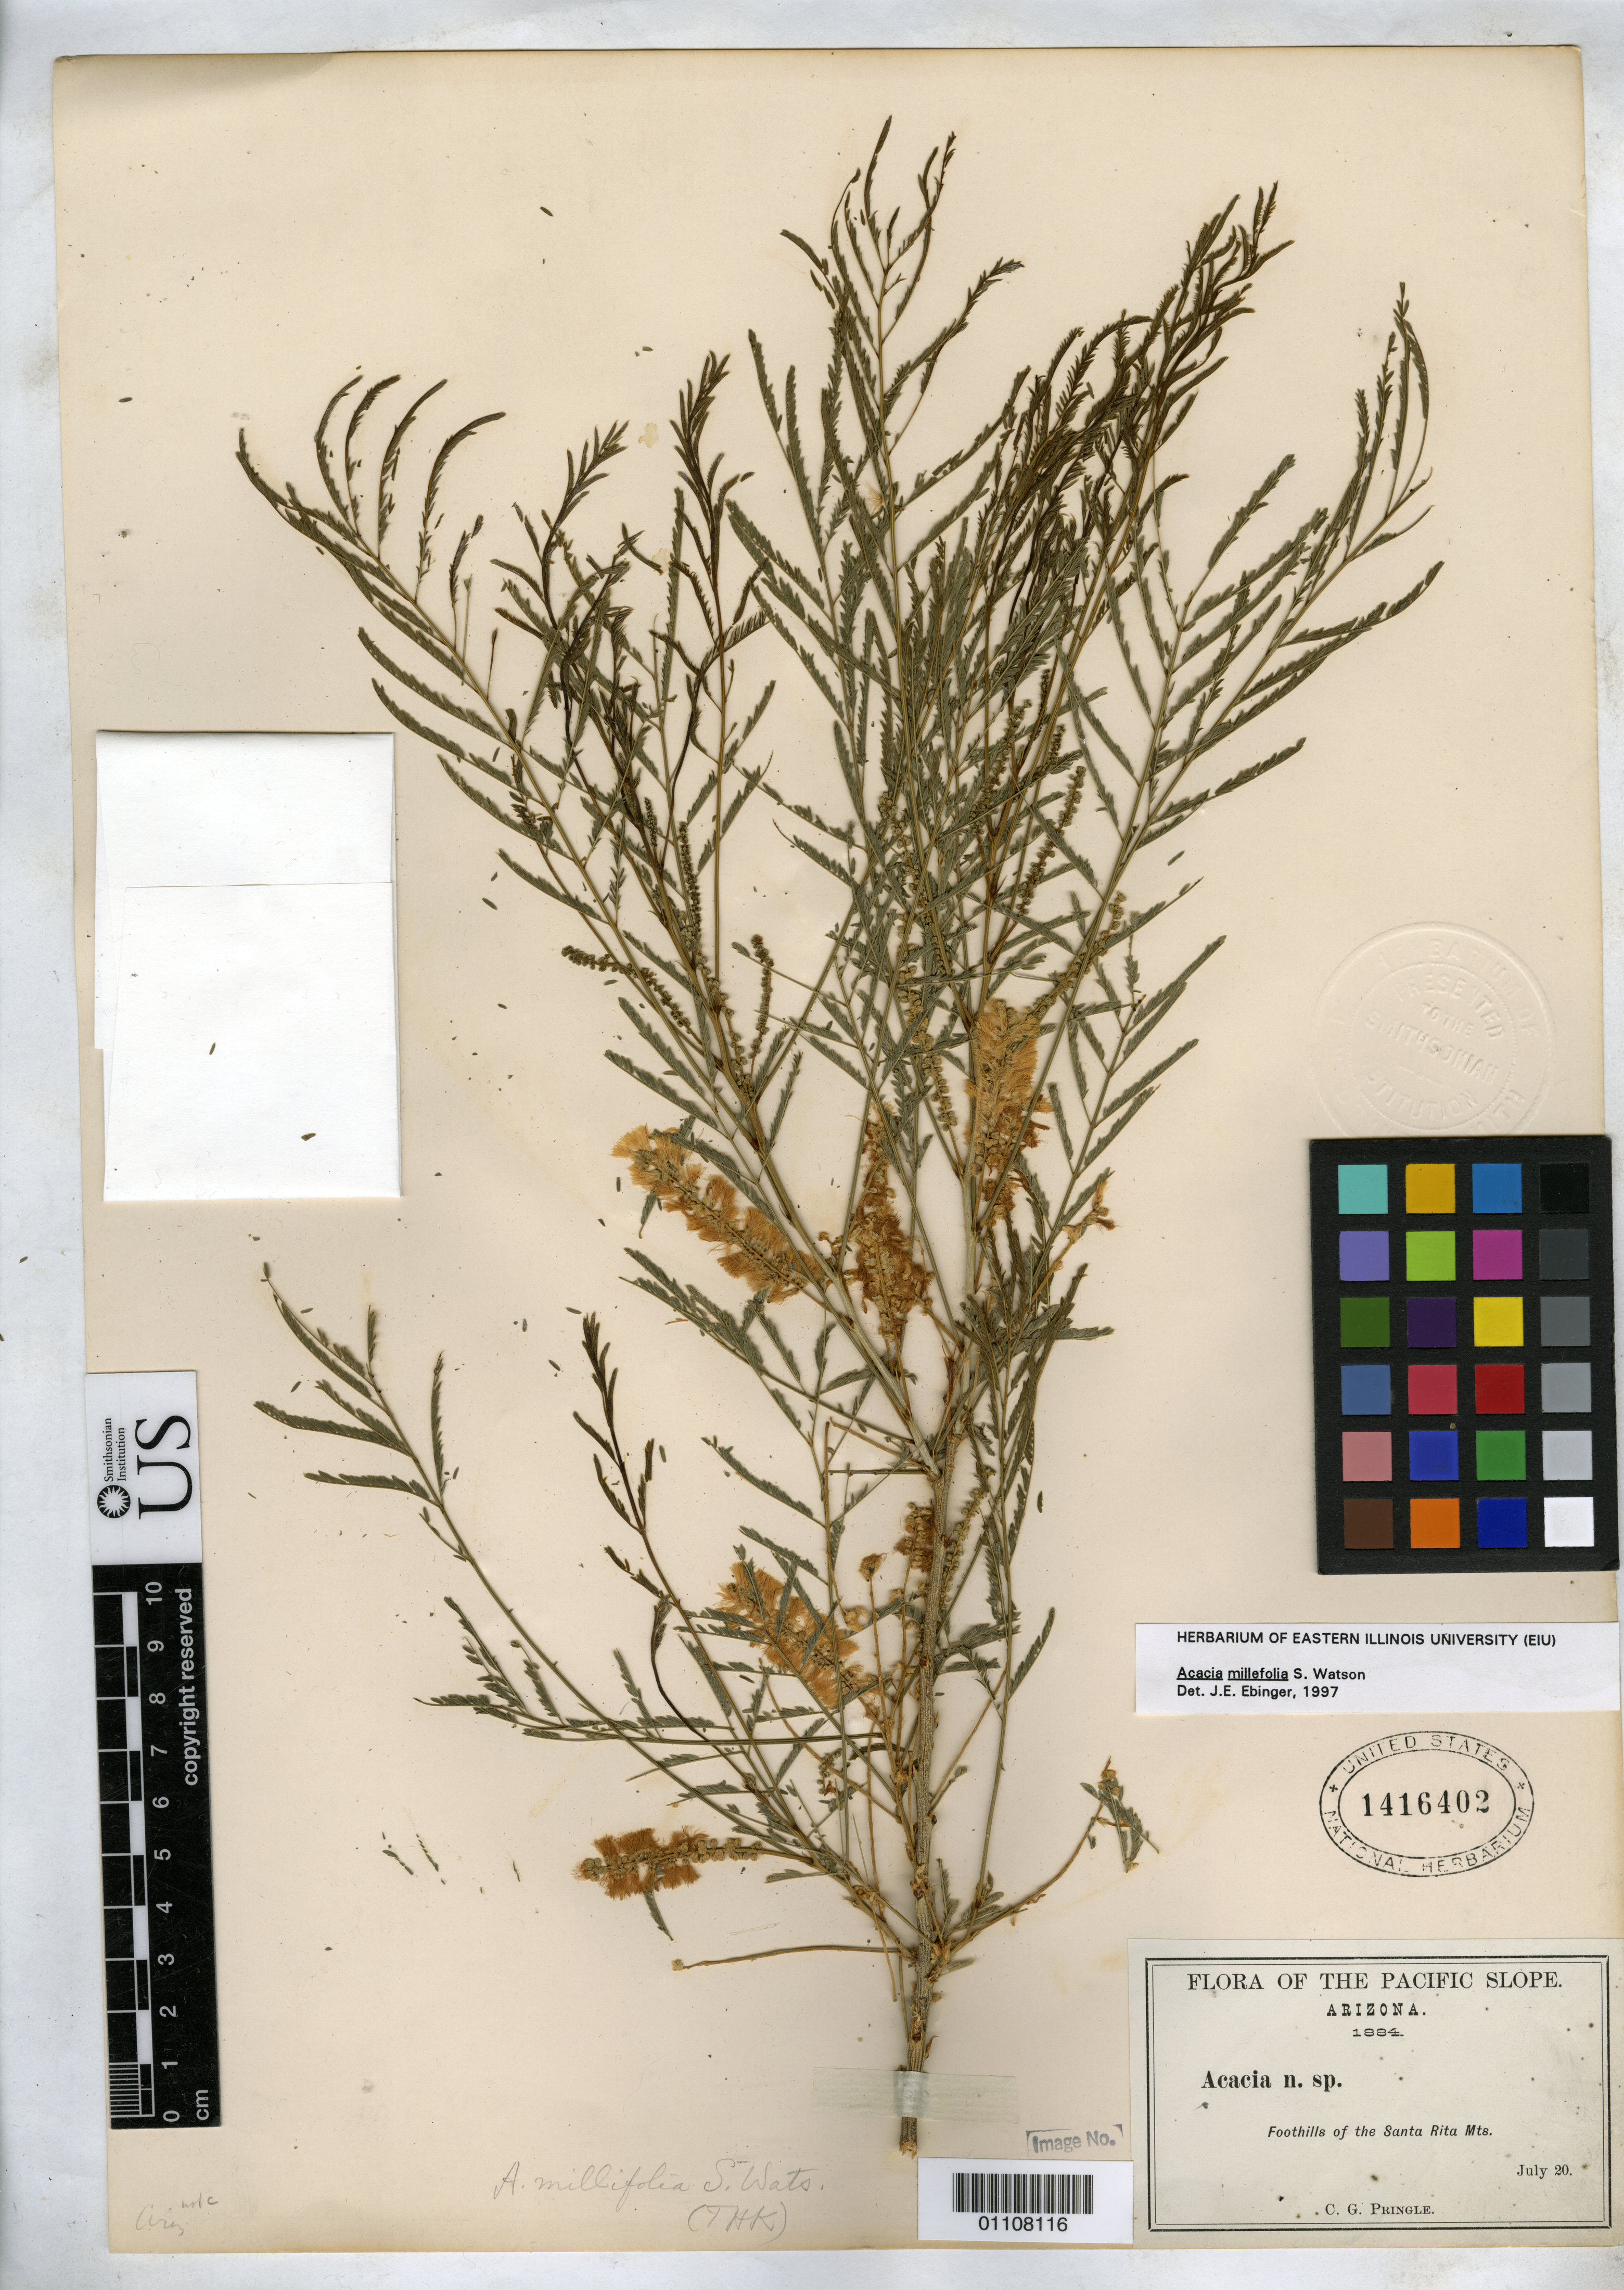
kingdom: Plantae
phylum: Tracheophyta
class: Magnoliopsida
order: Fabales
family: Fabaceae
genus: Acacia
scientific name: Acacia millefolia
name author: S. Watson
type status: Syntype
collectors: C. G. Pringle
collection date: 1884-07-20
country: United States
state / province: Arizona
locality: Santa Rita Mts.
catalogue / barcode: US 1416402